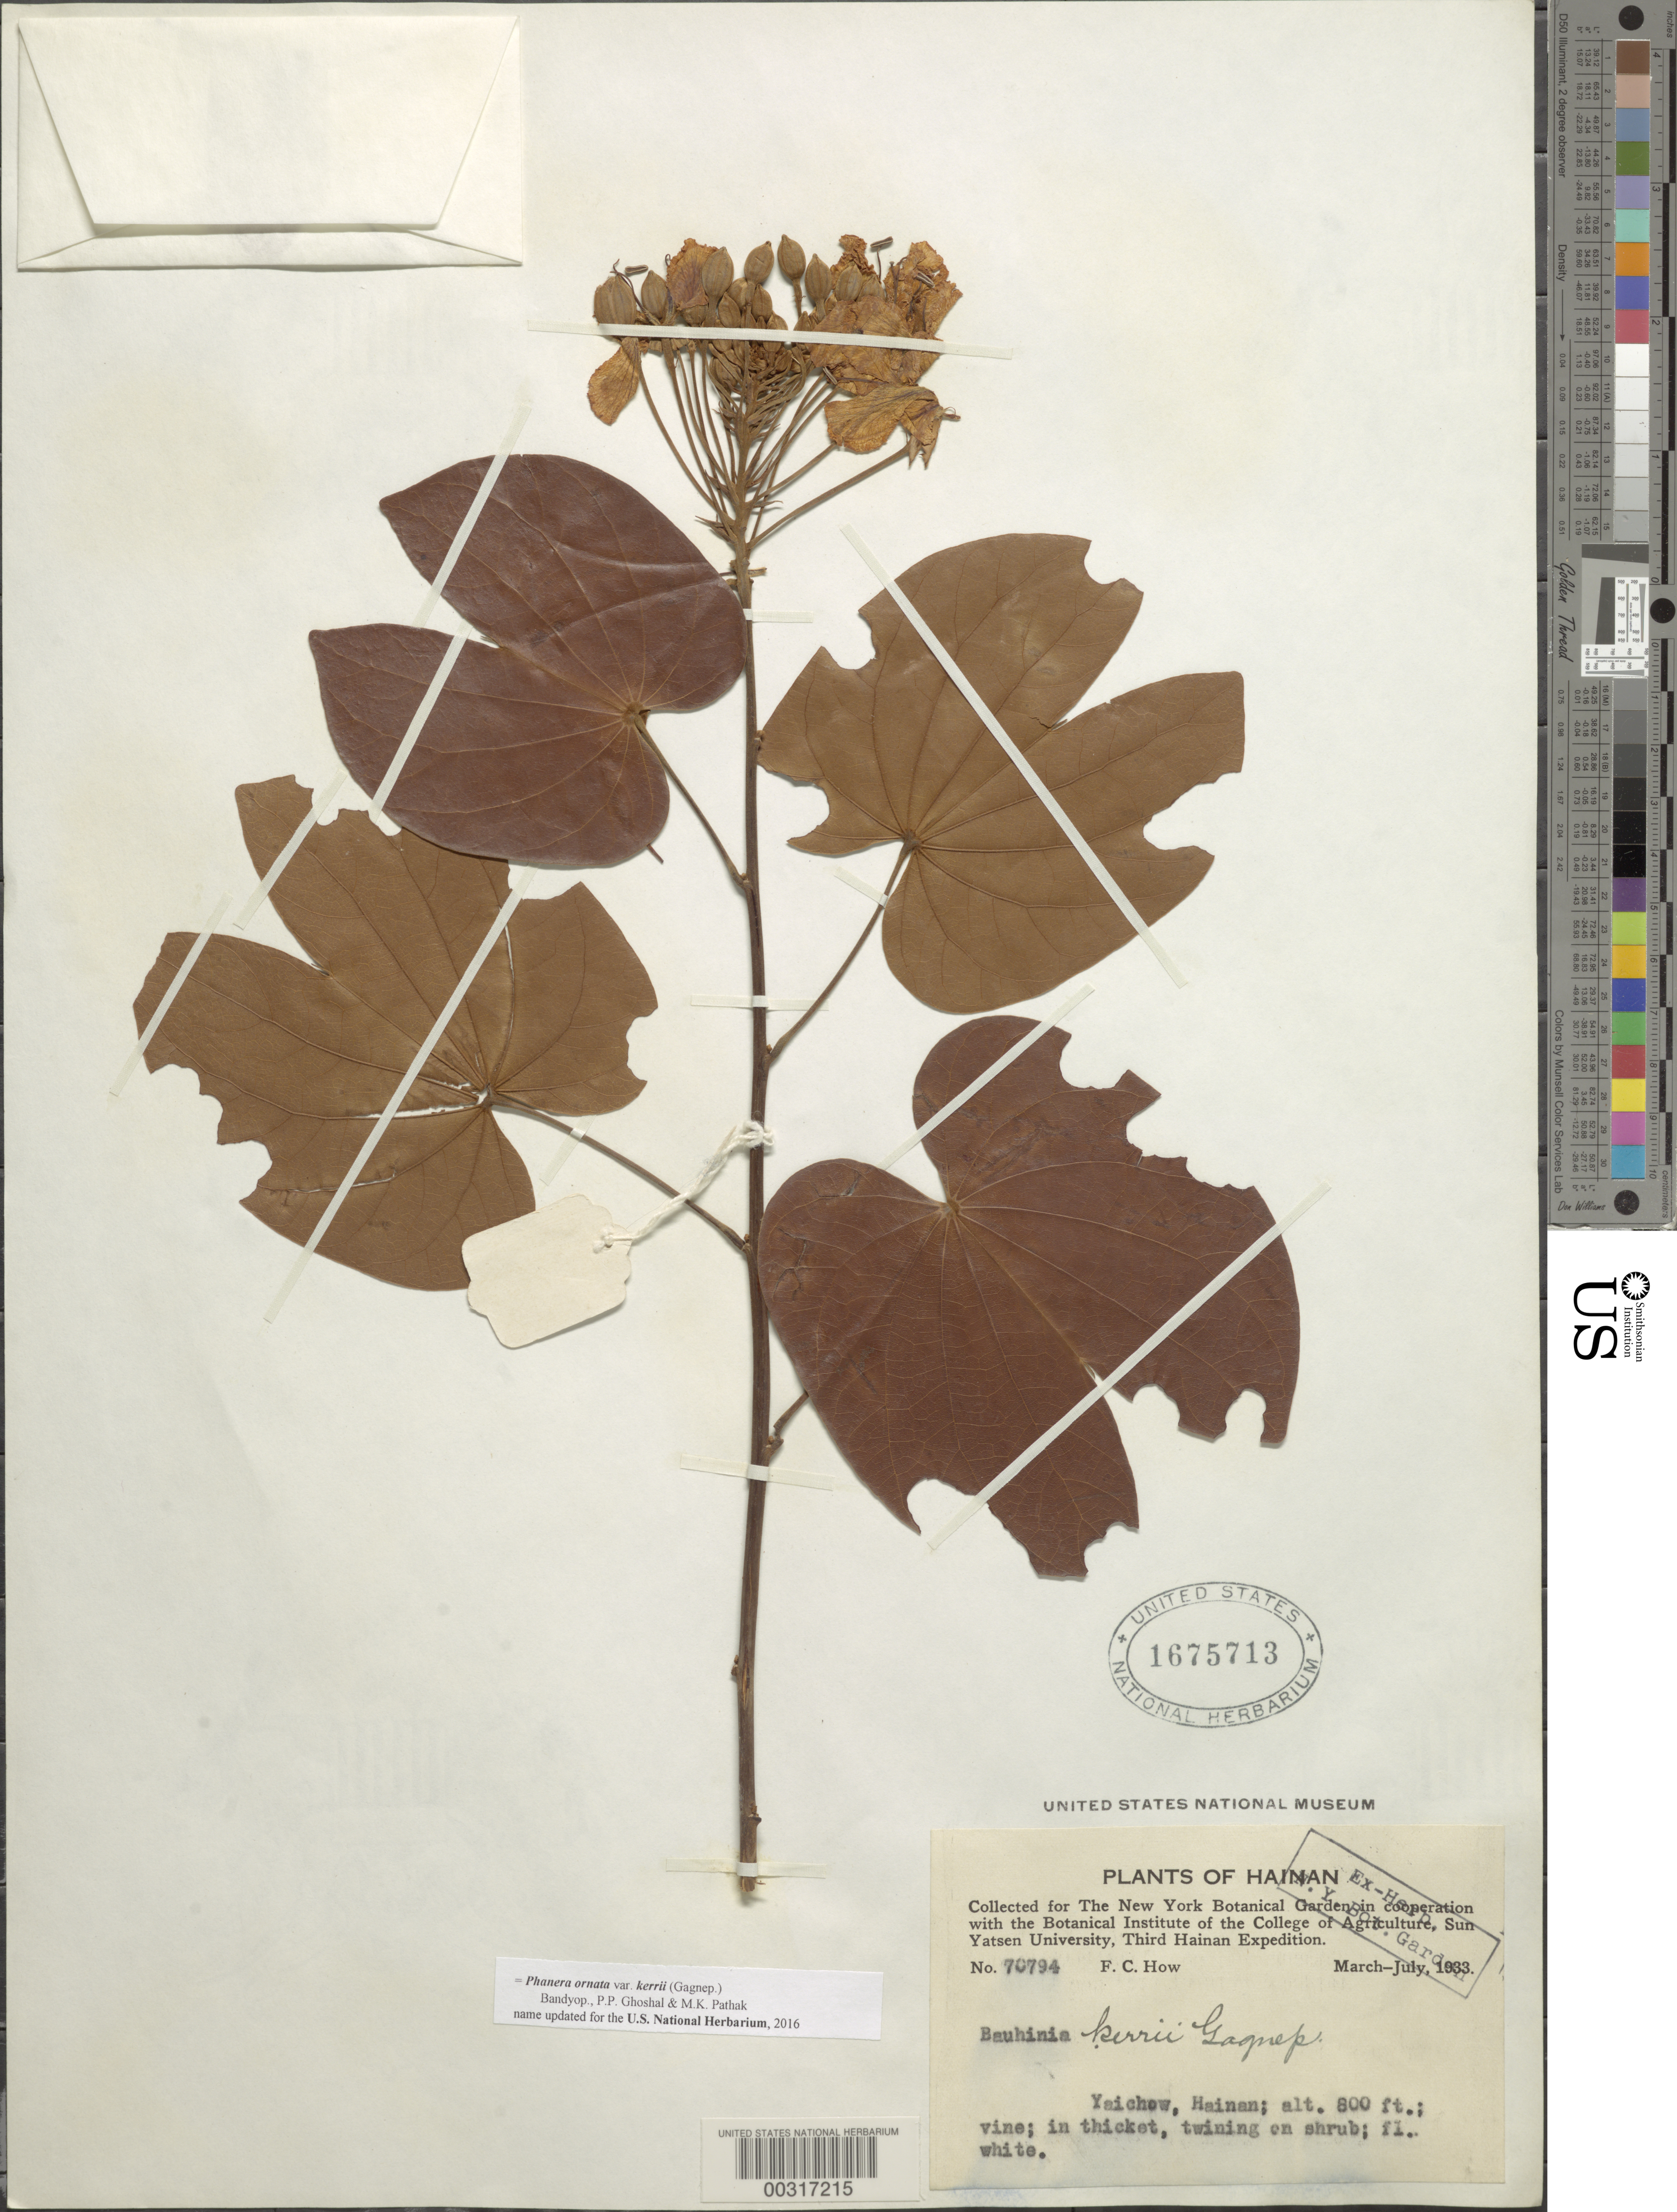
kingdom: Plantae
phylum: Tracheophyta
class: Magnoliopsida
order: Fabales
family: Fabaceae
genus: Phanera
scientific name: Phanera ornata var. kerrii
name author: (Gagnep.) Bandyop. et al.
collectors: F. How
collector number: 70794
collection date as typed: Mar 1933 to -- Jul 1933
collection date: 1933-03/1933-07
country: China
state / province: Hainan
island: Hainan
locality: Yaichow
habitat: Thicket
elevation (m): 244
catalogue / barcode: US 1675713